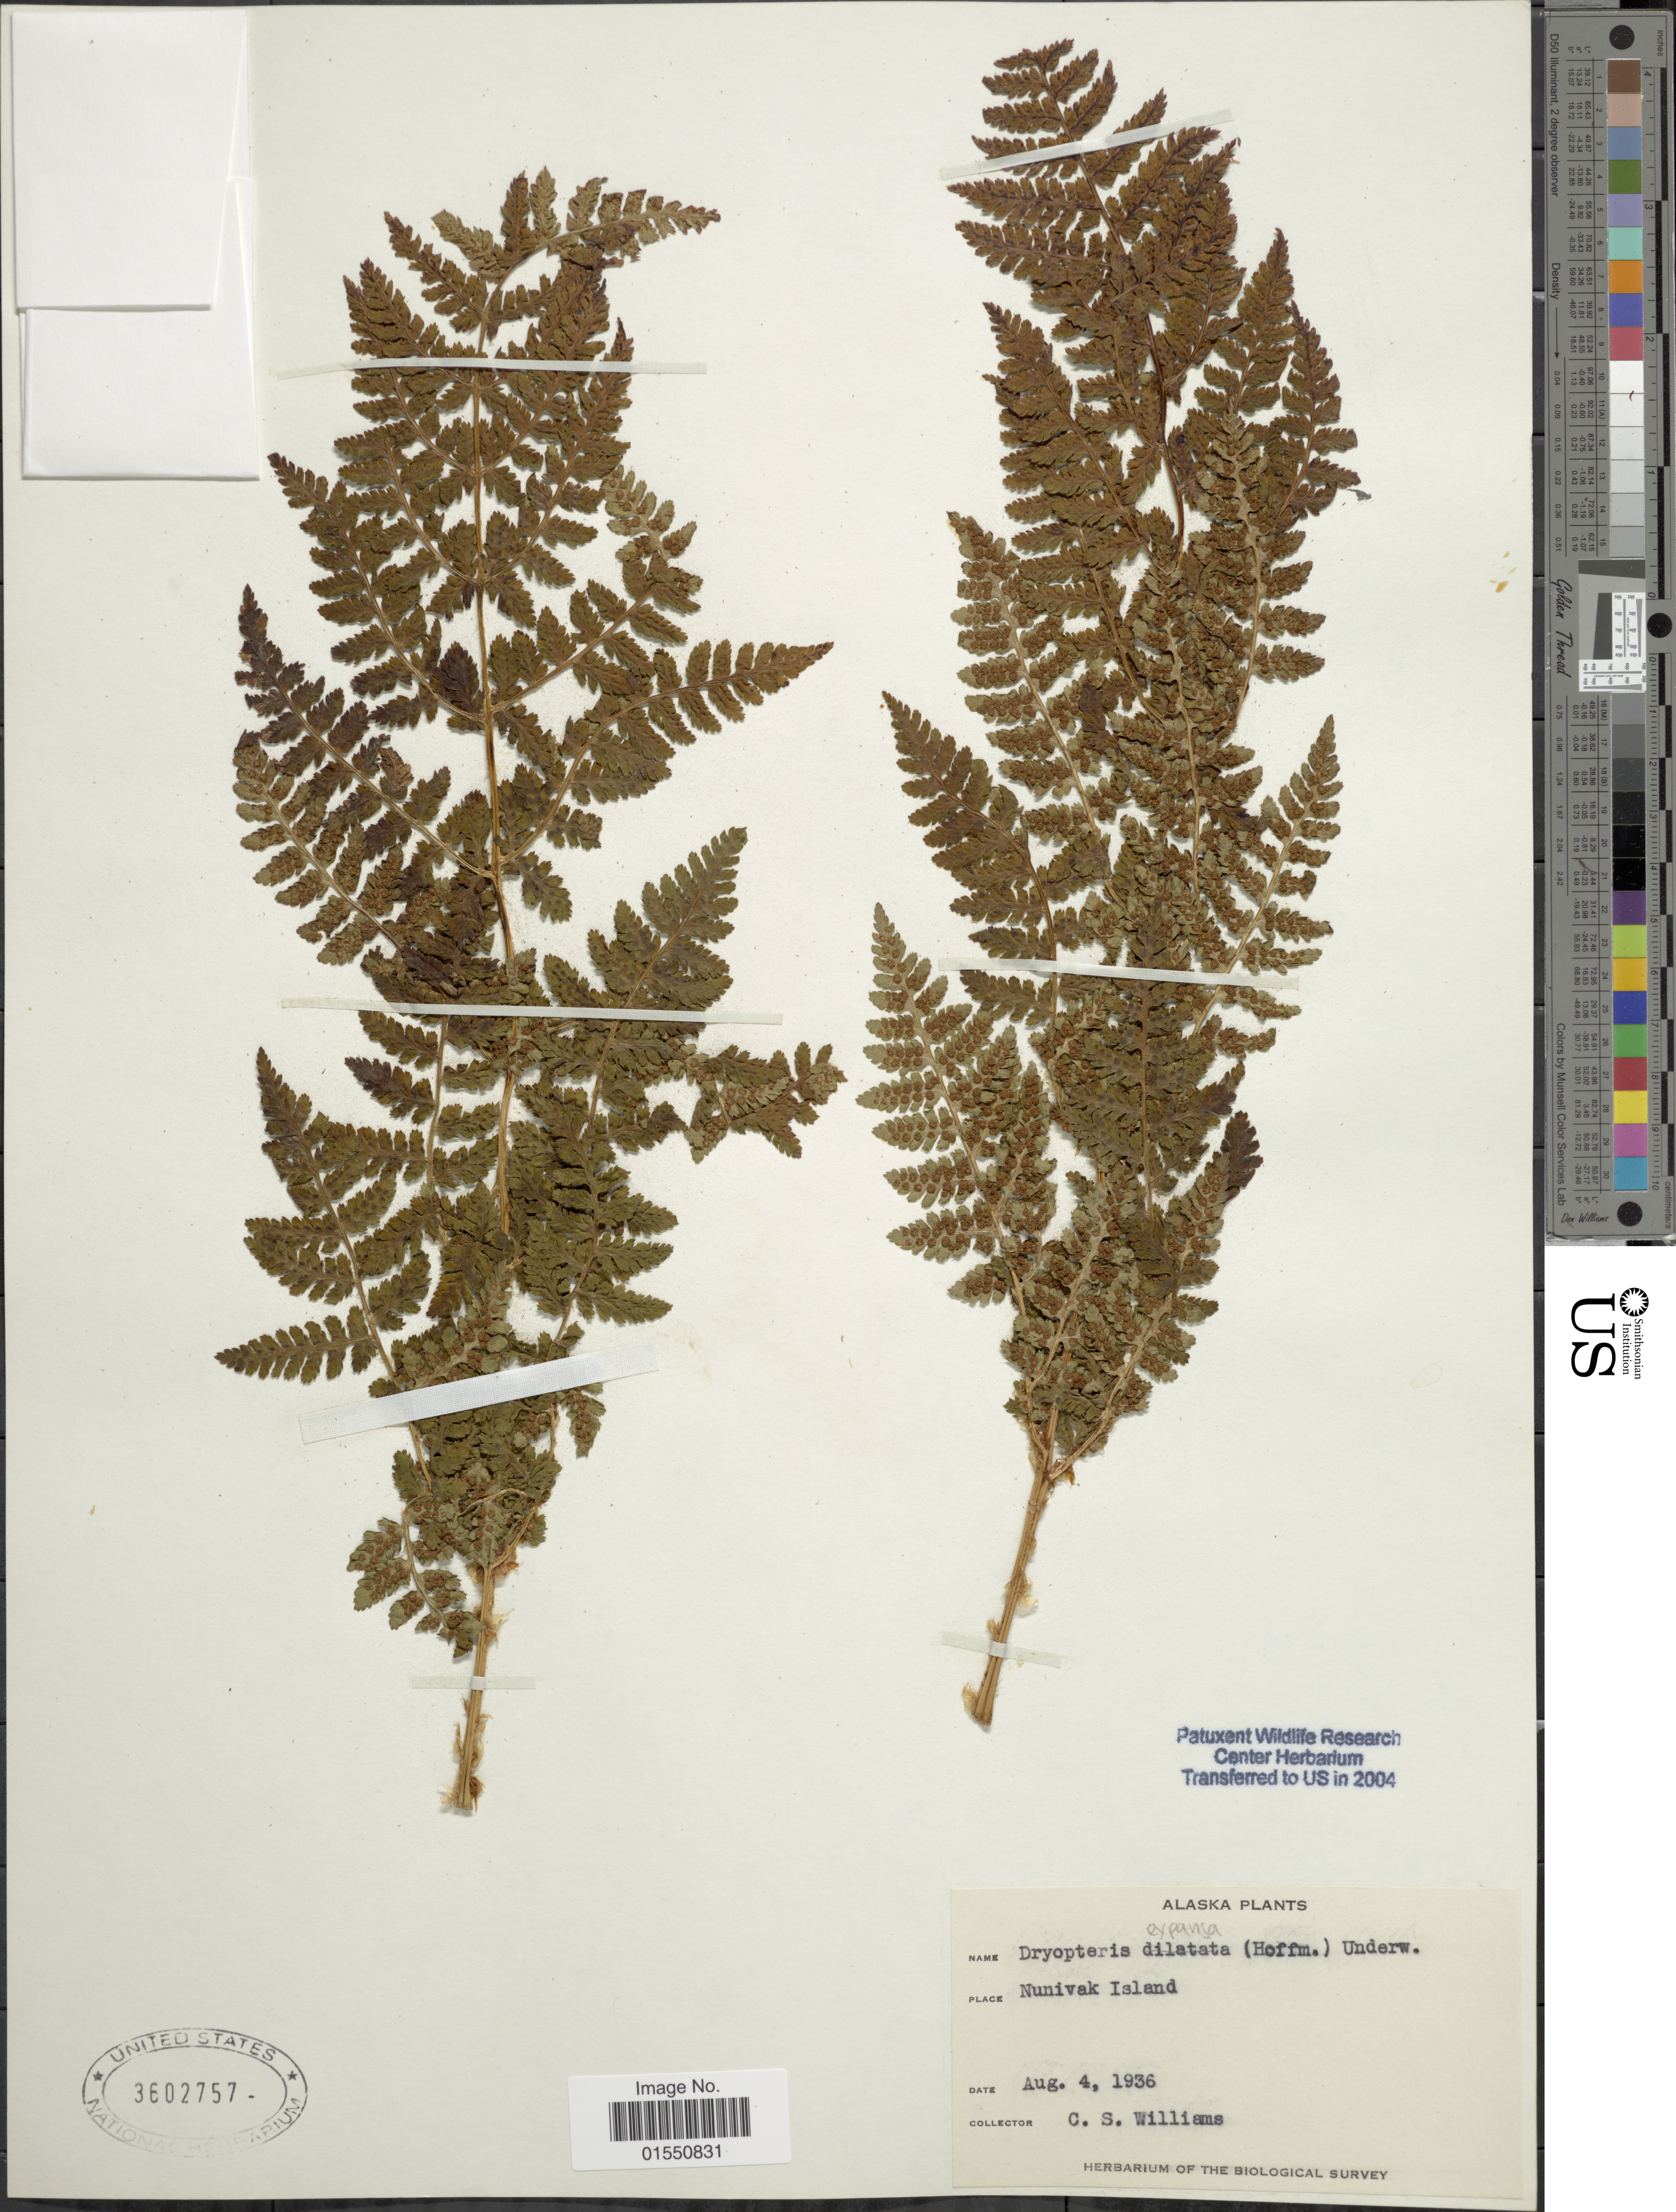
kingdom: Plantae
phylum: Tracheophyta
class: Polypodiopsida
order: Polypodiales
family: Dryopteridaceae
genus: Dryopteris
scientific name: Dryopteris expansa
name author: (C. Presl) Fraser-Jenk. & Jermy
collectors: C. Williams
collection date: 1936-08-04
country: United States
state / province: Alaska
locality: Nunivak Island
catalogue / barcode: US 3602757